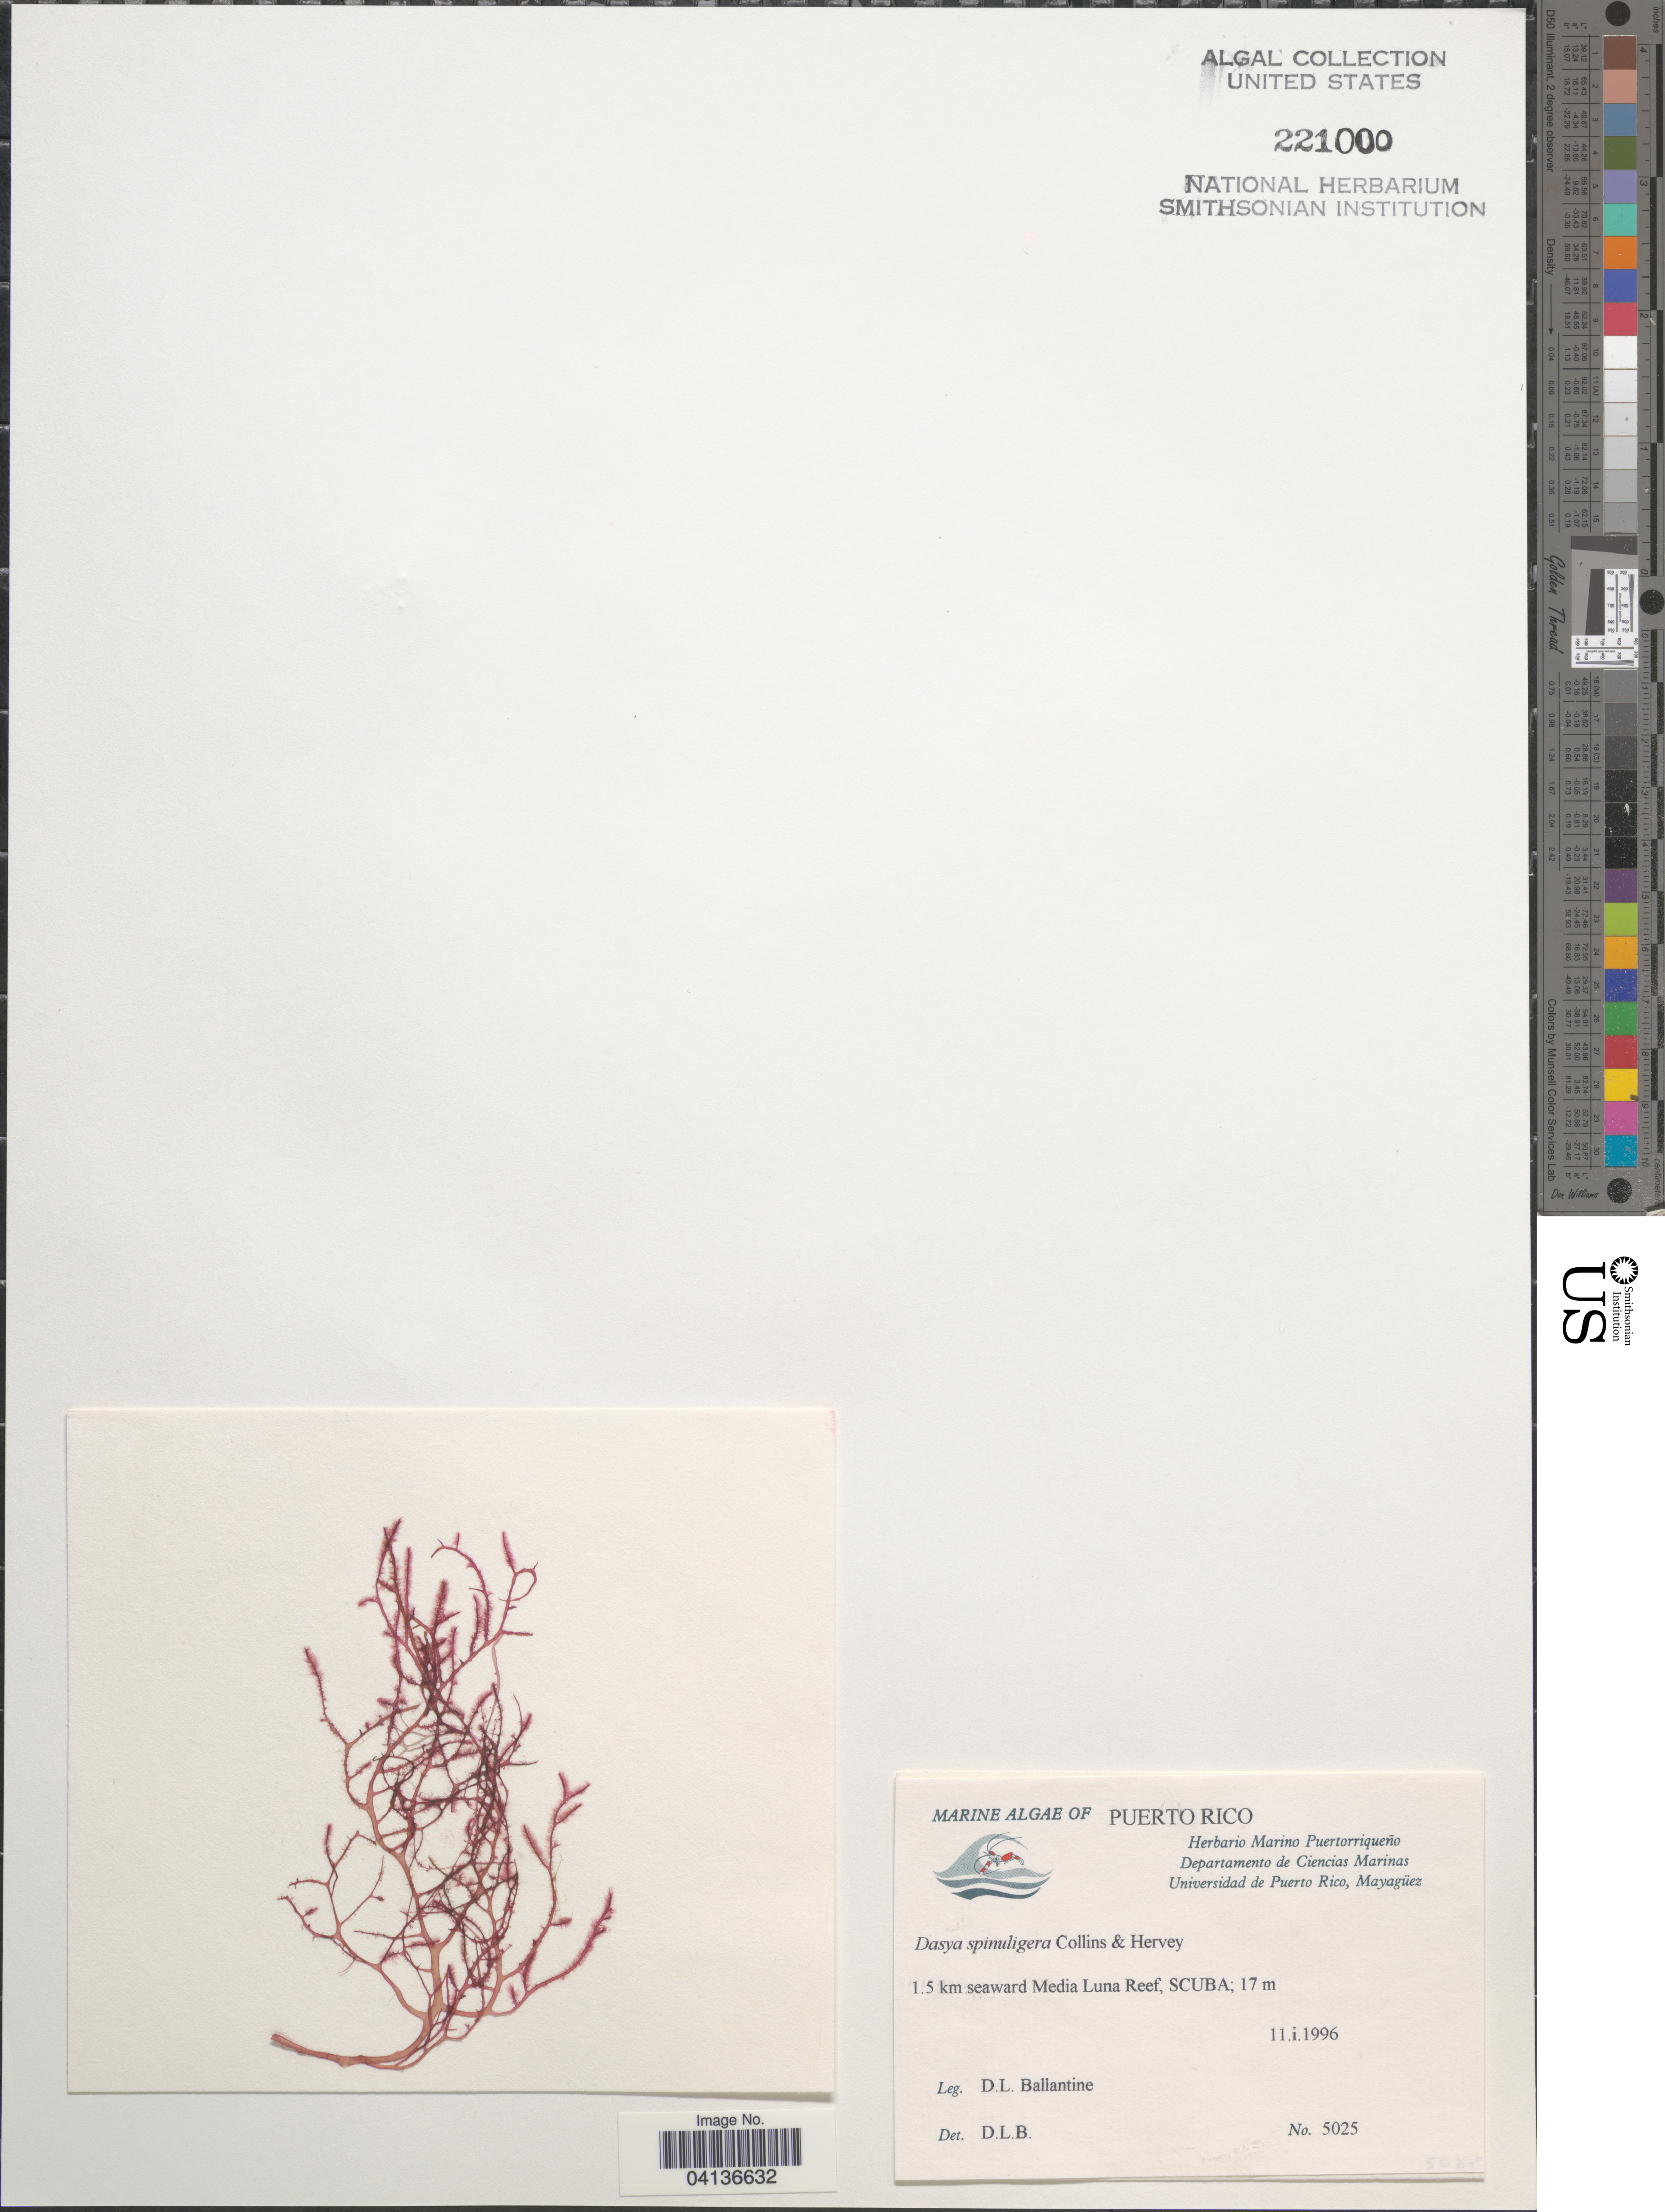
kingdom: Plantae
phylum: Rhodophyta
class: Florideophyceae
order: Ceramiales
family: Dasyaceae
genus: Dasya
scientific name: Dasya spinuligera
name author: Collins & Herv.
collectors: D.L. Ballantine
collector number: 5025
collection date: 1996-01-11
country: Puerto Rico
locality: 1.5 km seaward Media Luna Reef, Scuba.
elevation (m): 17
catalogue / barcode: US 221000